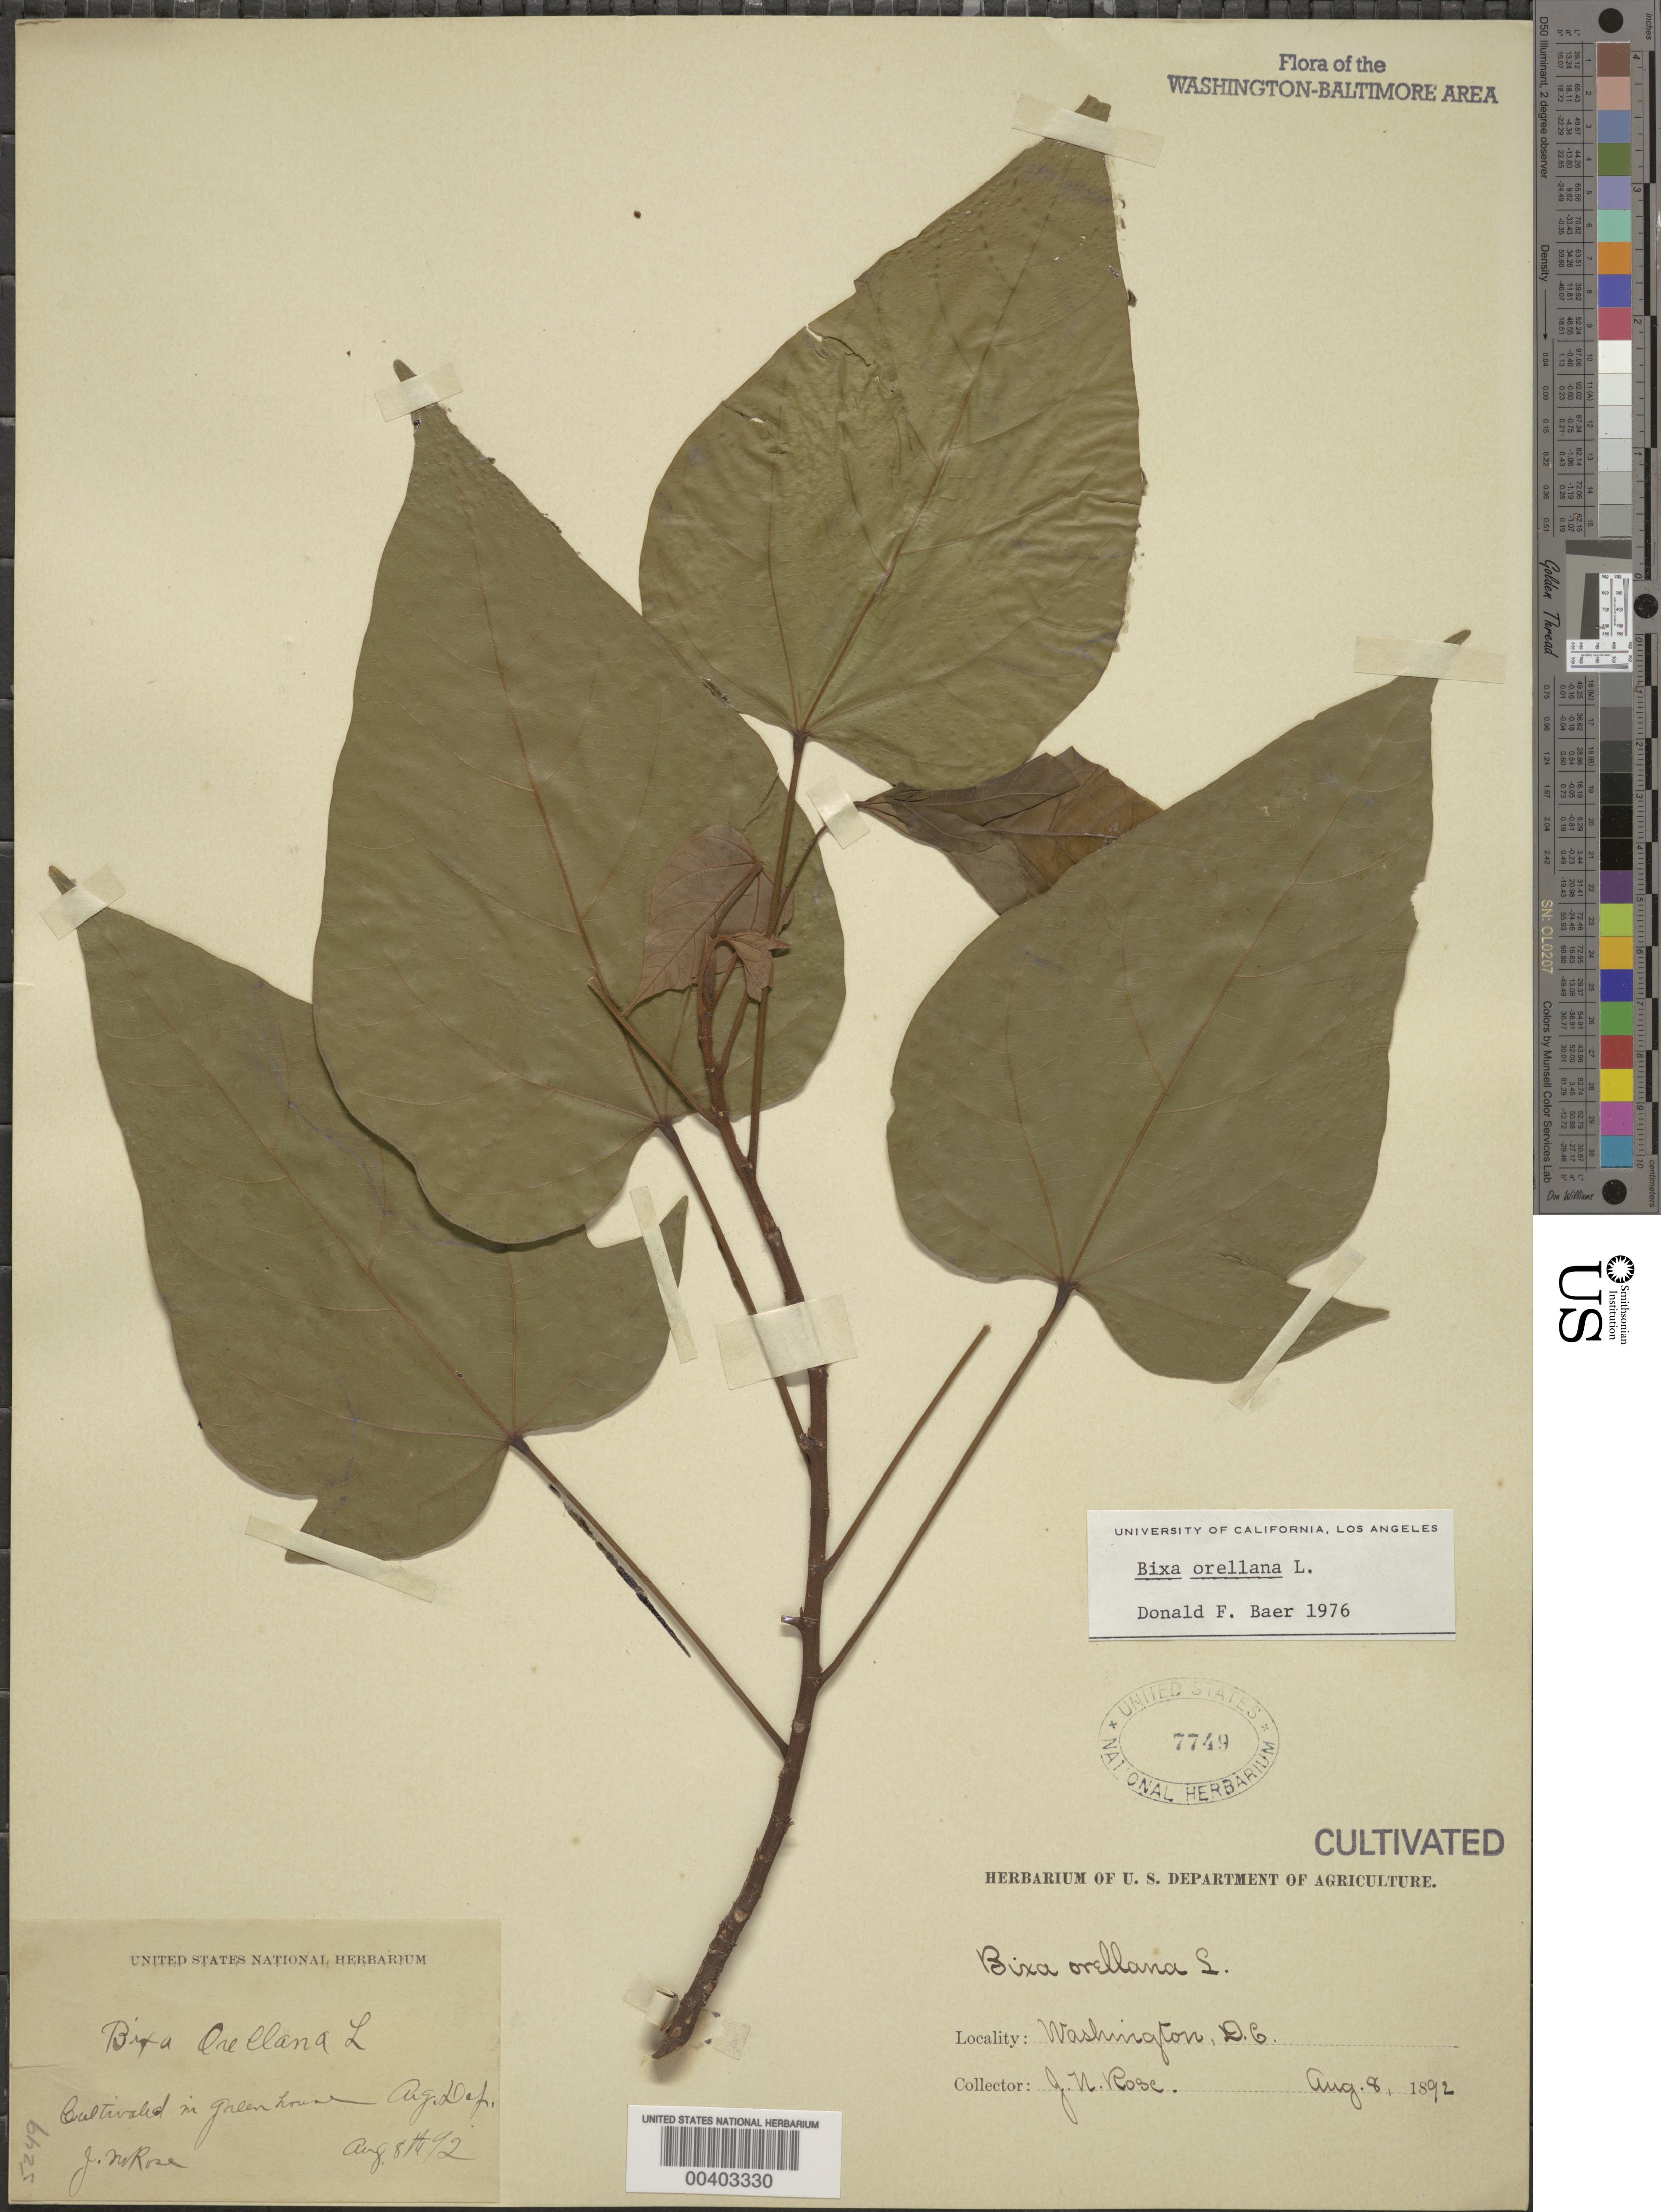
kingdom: Plantae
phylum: Tracheophyta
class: Magnoliopsida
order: Malvales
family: Bixaceae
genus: Bixa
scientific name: Bixa orellana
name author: L.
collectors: J. N. Rose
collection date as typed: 08 Aug 1892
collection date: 1892-08-08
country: United States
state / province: District of Columbia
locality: Washington DC Area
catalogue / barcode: US 7749